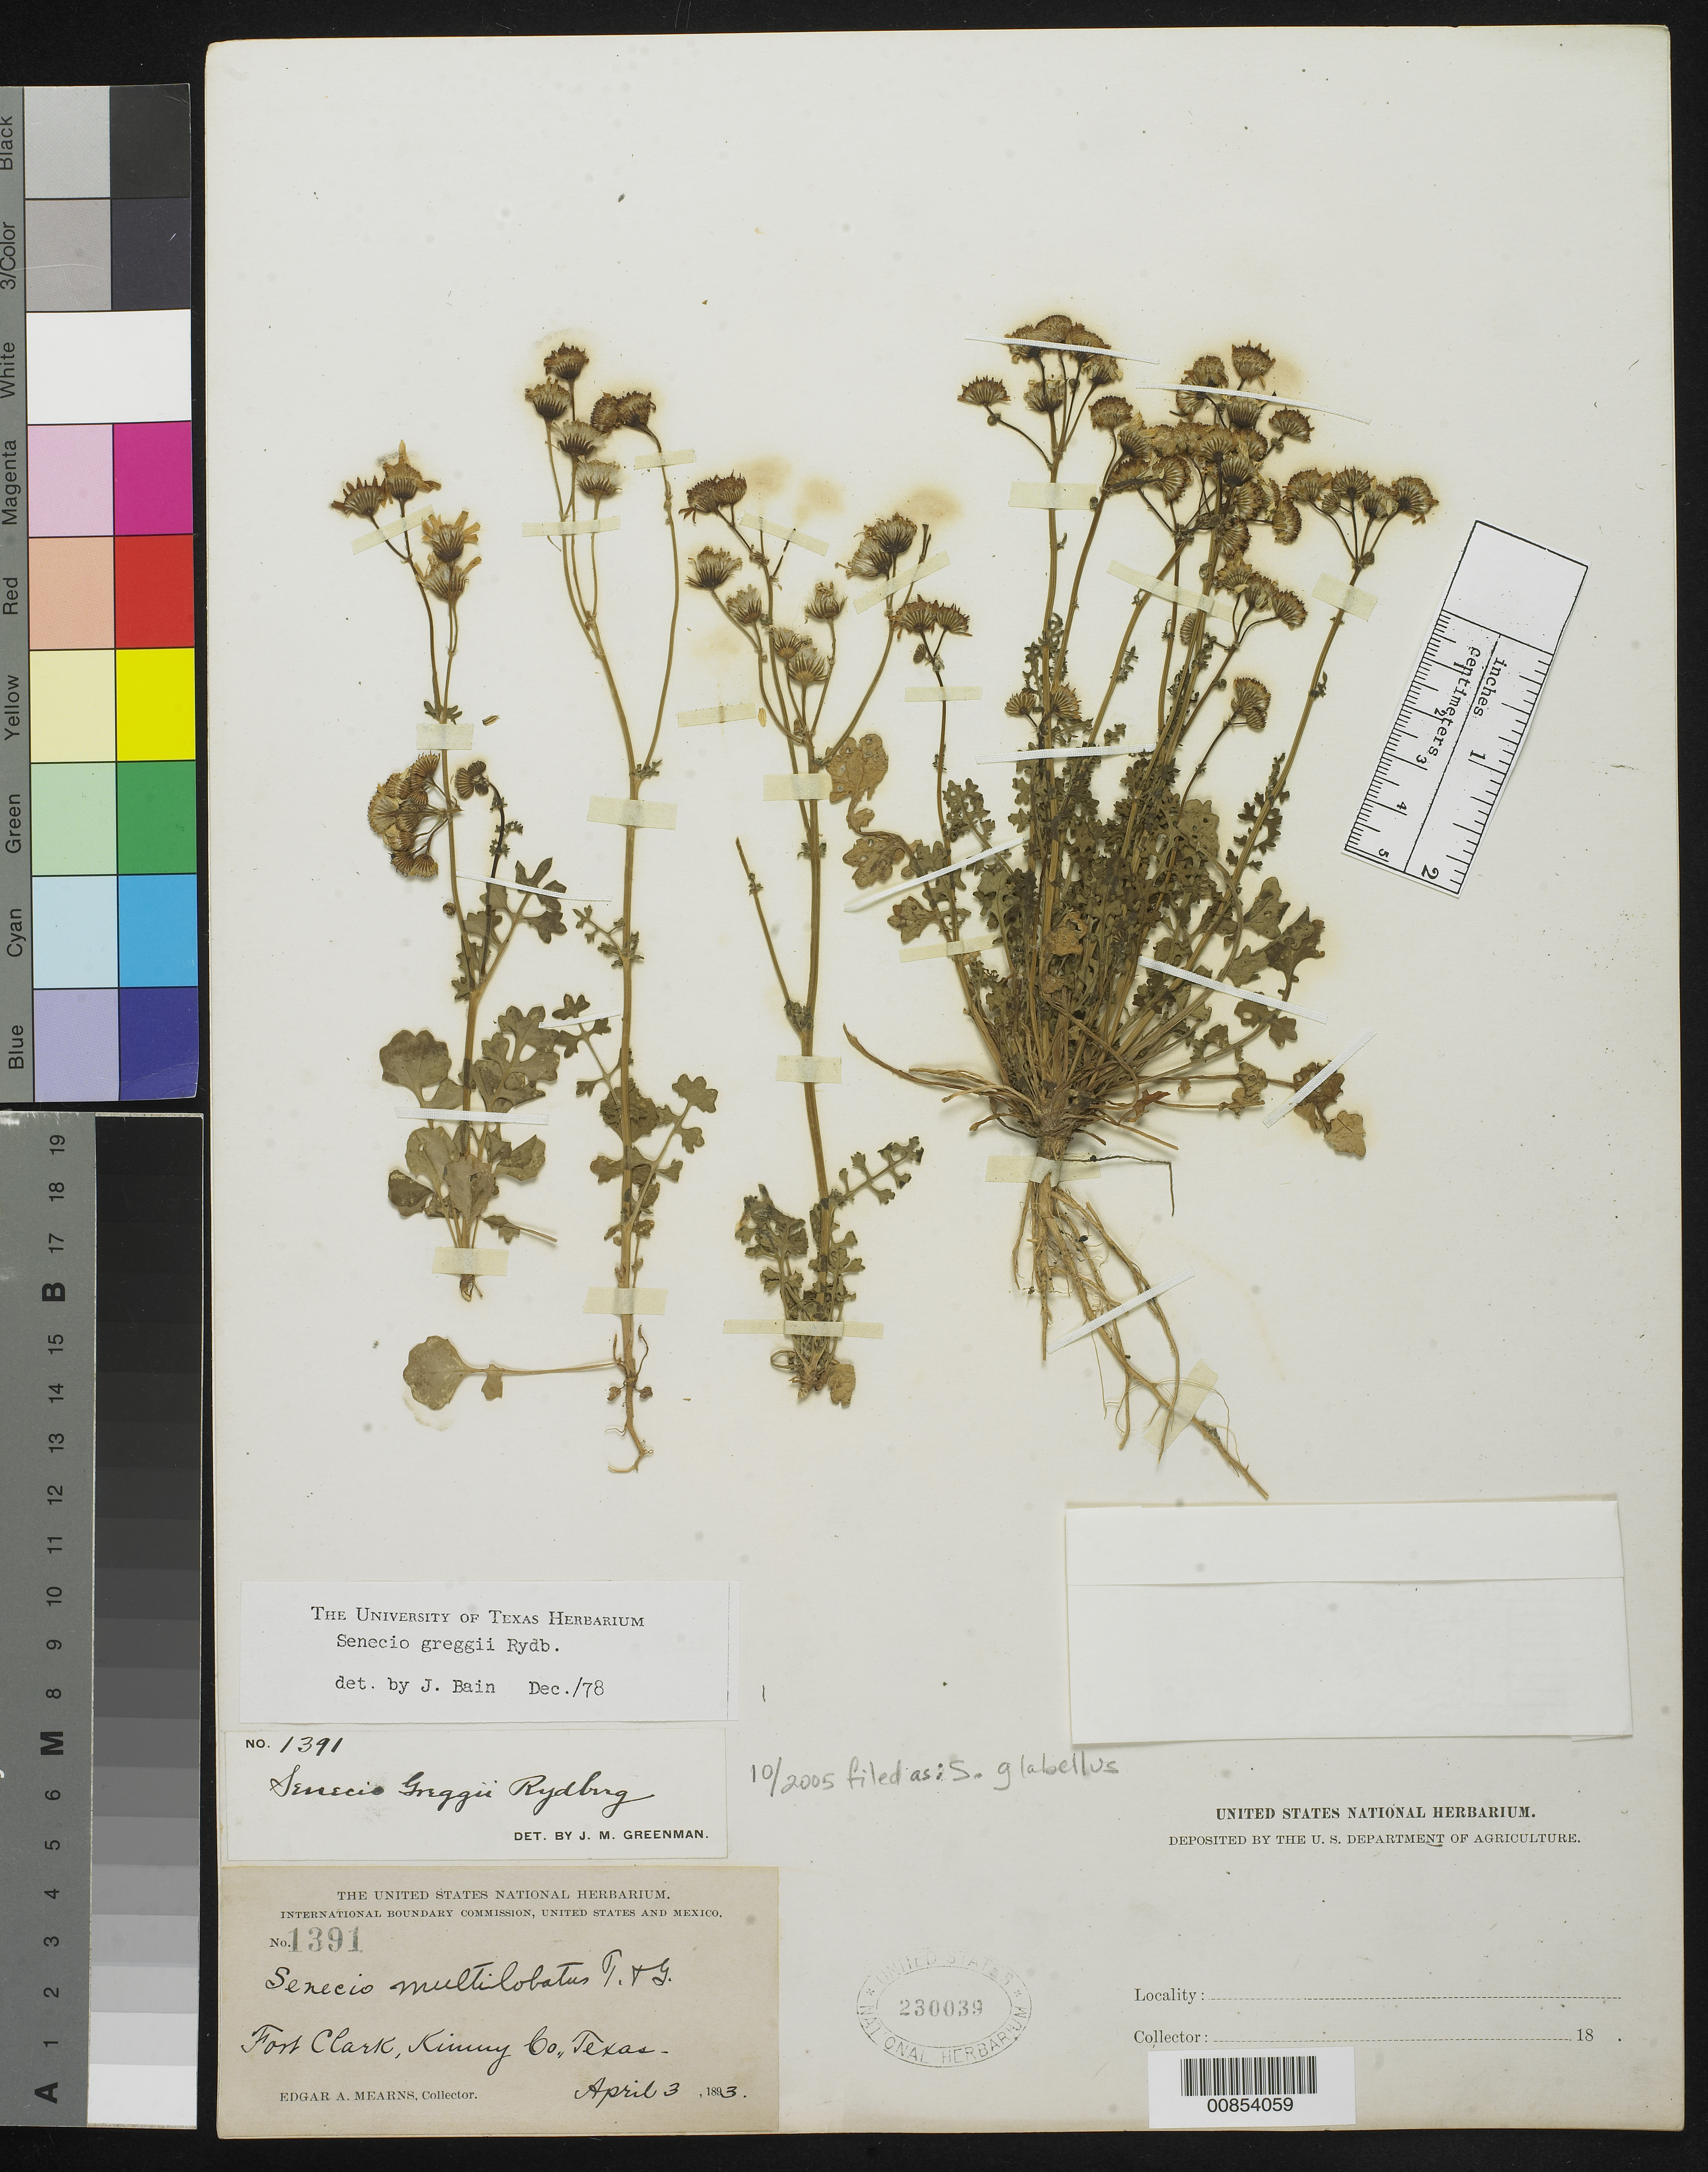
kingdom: Plantae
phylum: Tracheophyta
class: Magnoliopsida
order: Asterales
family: Asteraceae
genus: Packera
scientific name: Packera glabella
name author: (Poir.) C. Jeffrey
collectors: E. A. Mearns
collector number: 1391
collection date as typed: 03 Apr 1893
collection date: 1893-04-03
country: United States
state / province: Texas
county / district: Kinney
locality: Fort Clark, Kinney County, Texas.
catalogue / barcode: US 230039